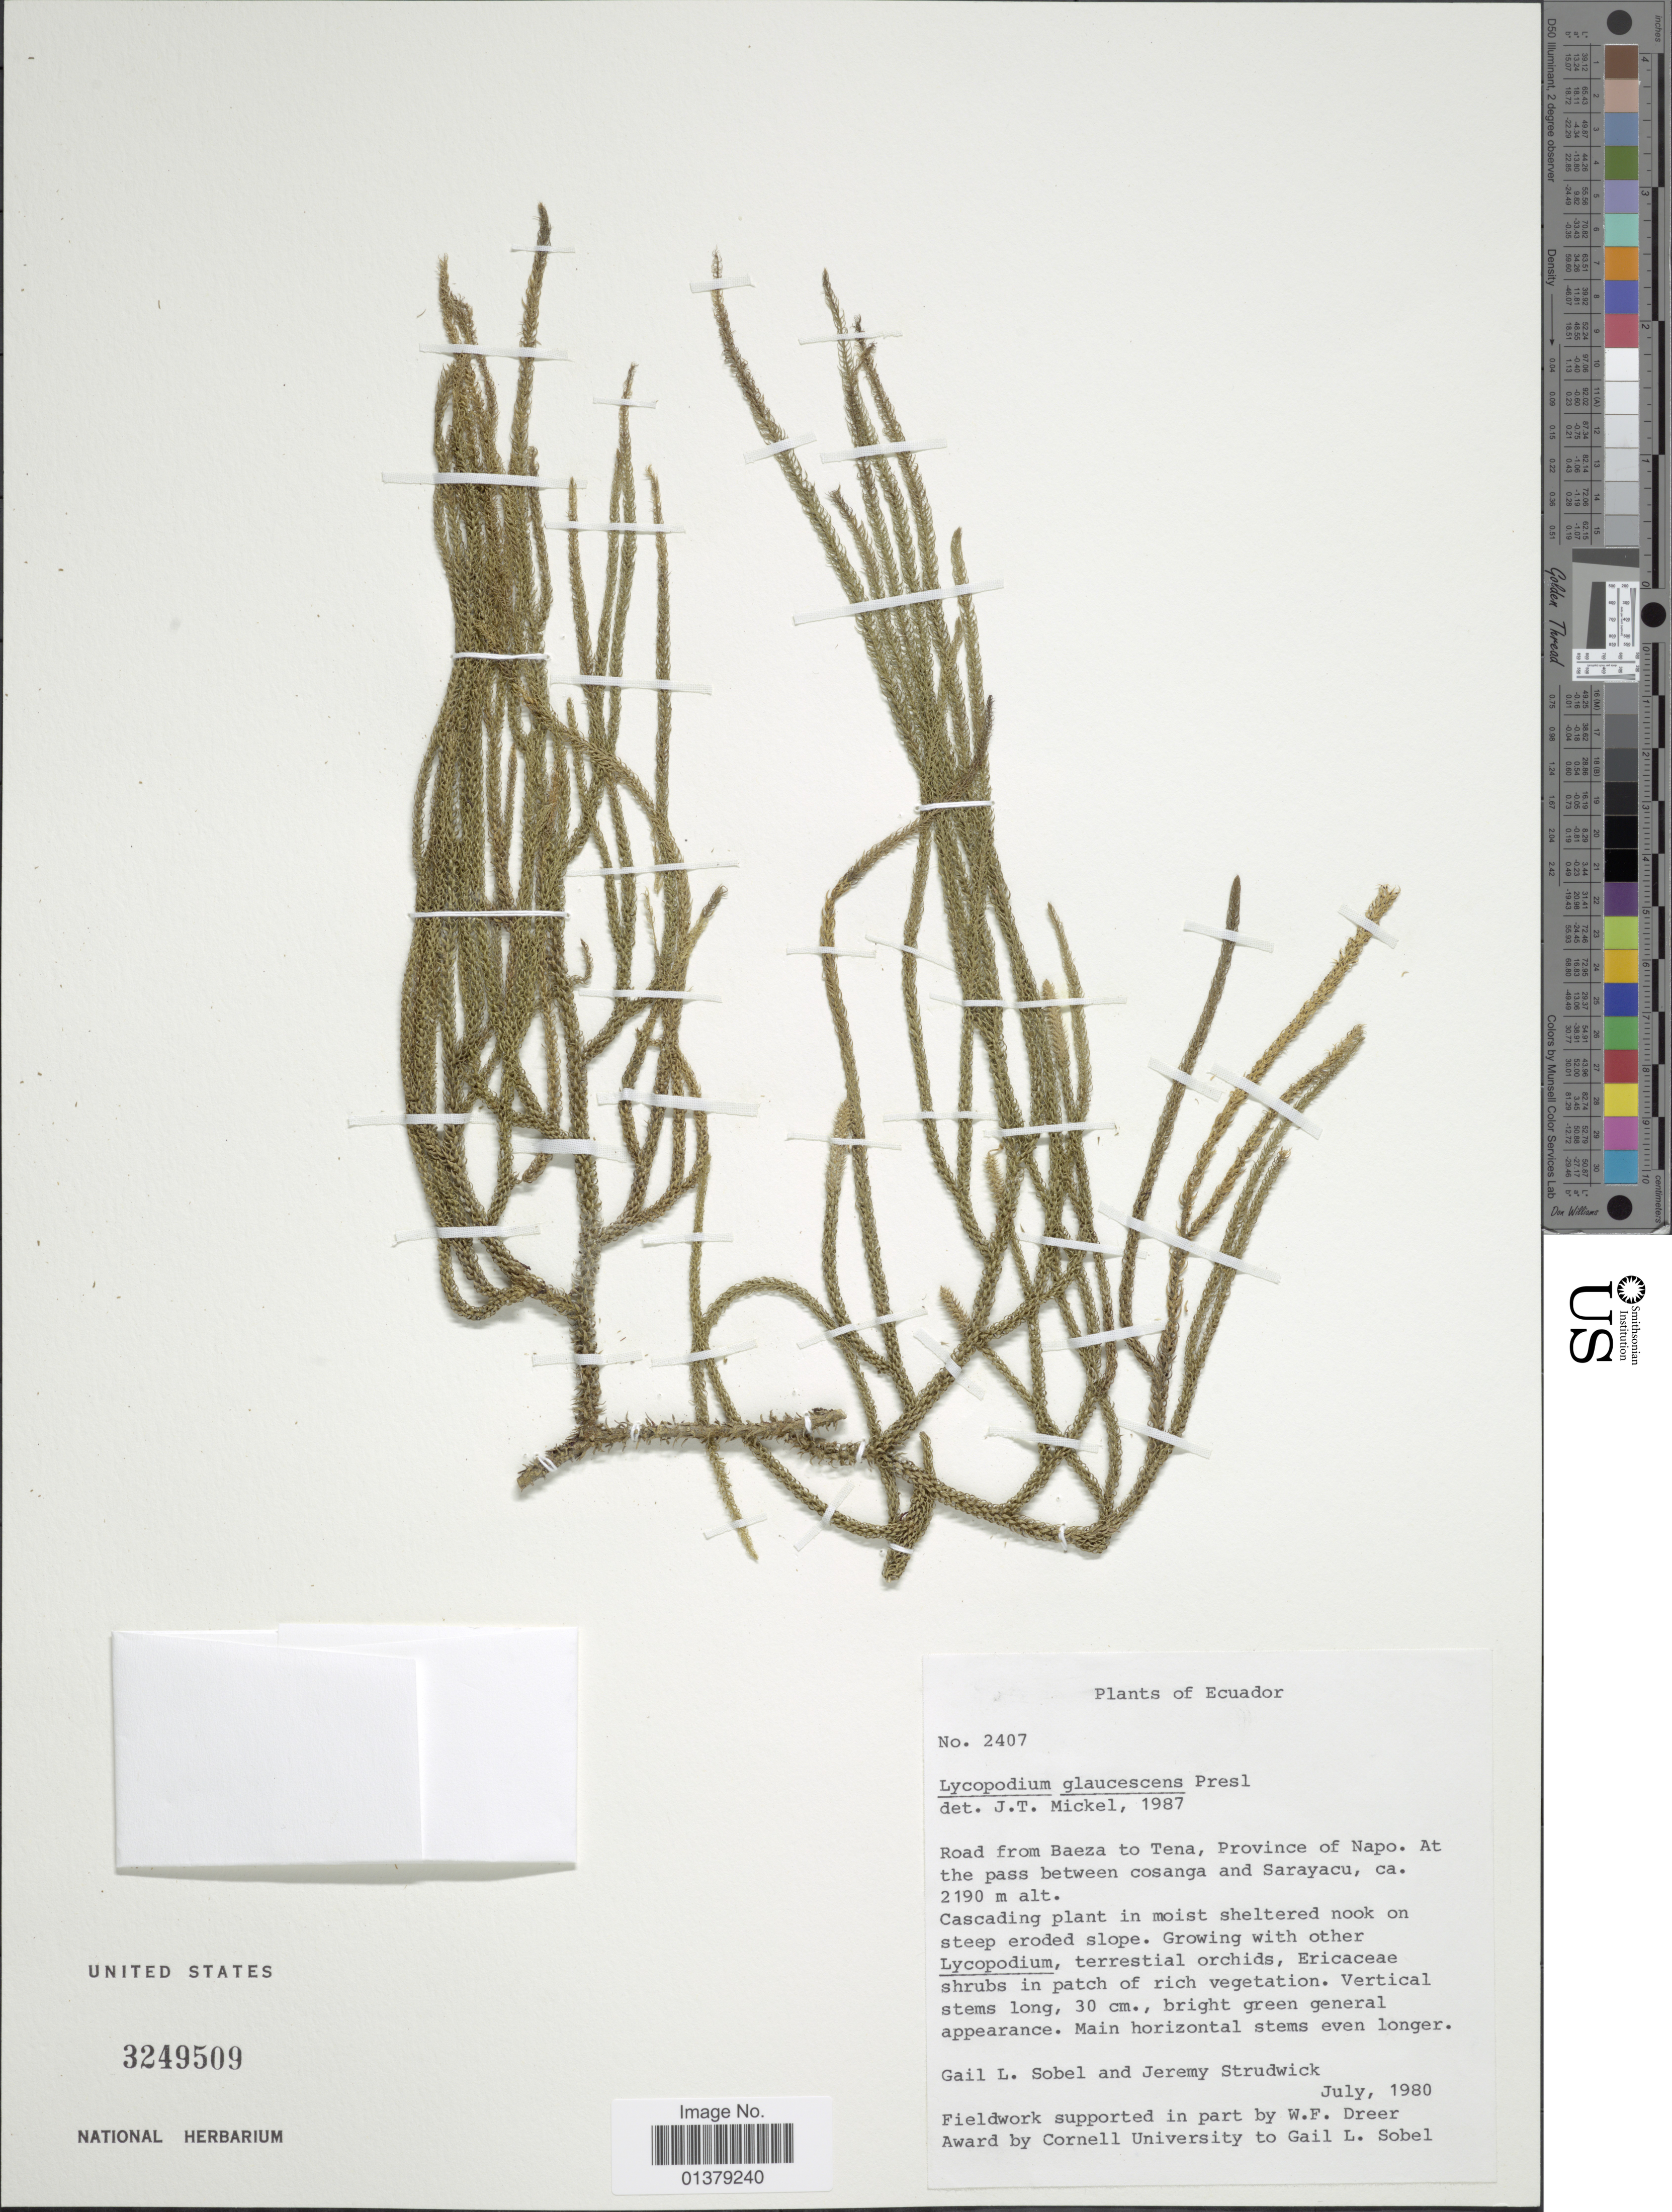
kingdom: Plantae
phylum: Tracheophyta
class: Lycopodiopsida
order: Lycopodiales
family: Lycopodiaceae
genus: Palhinhaea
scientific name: Palhinhaea lehmannii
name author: (Hieron.) Holub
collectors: G. L. Sobel & J. J. Strudwick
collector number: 2407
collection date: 1980-07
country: Ecuador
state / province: Napo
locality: Road from Baeza to Tena, Province of Napo at the pass between casanga and Sarayacu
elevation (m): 2190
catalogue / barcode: US 3249509